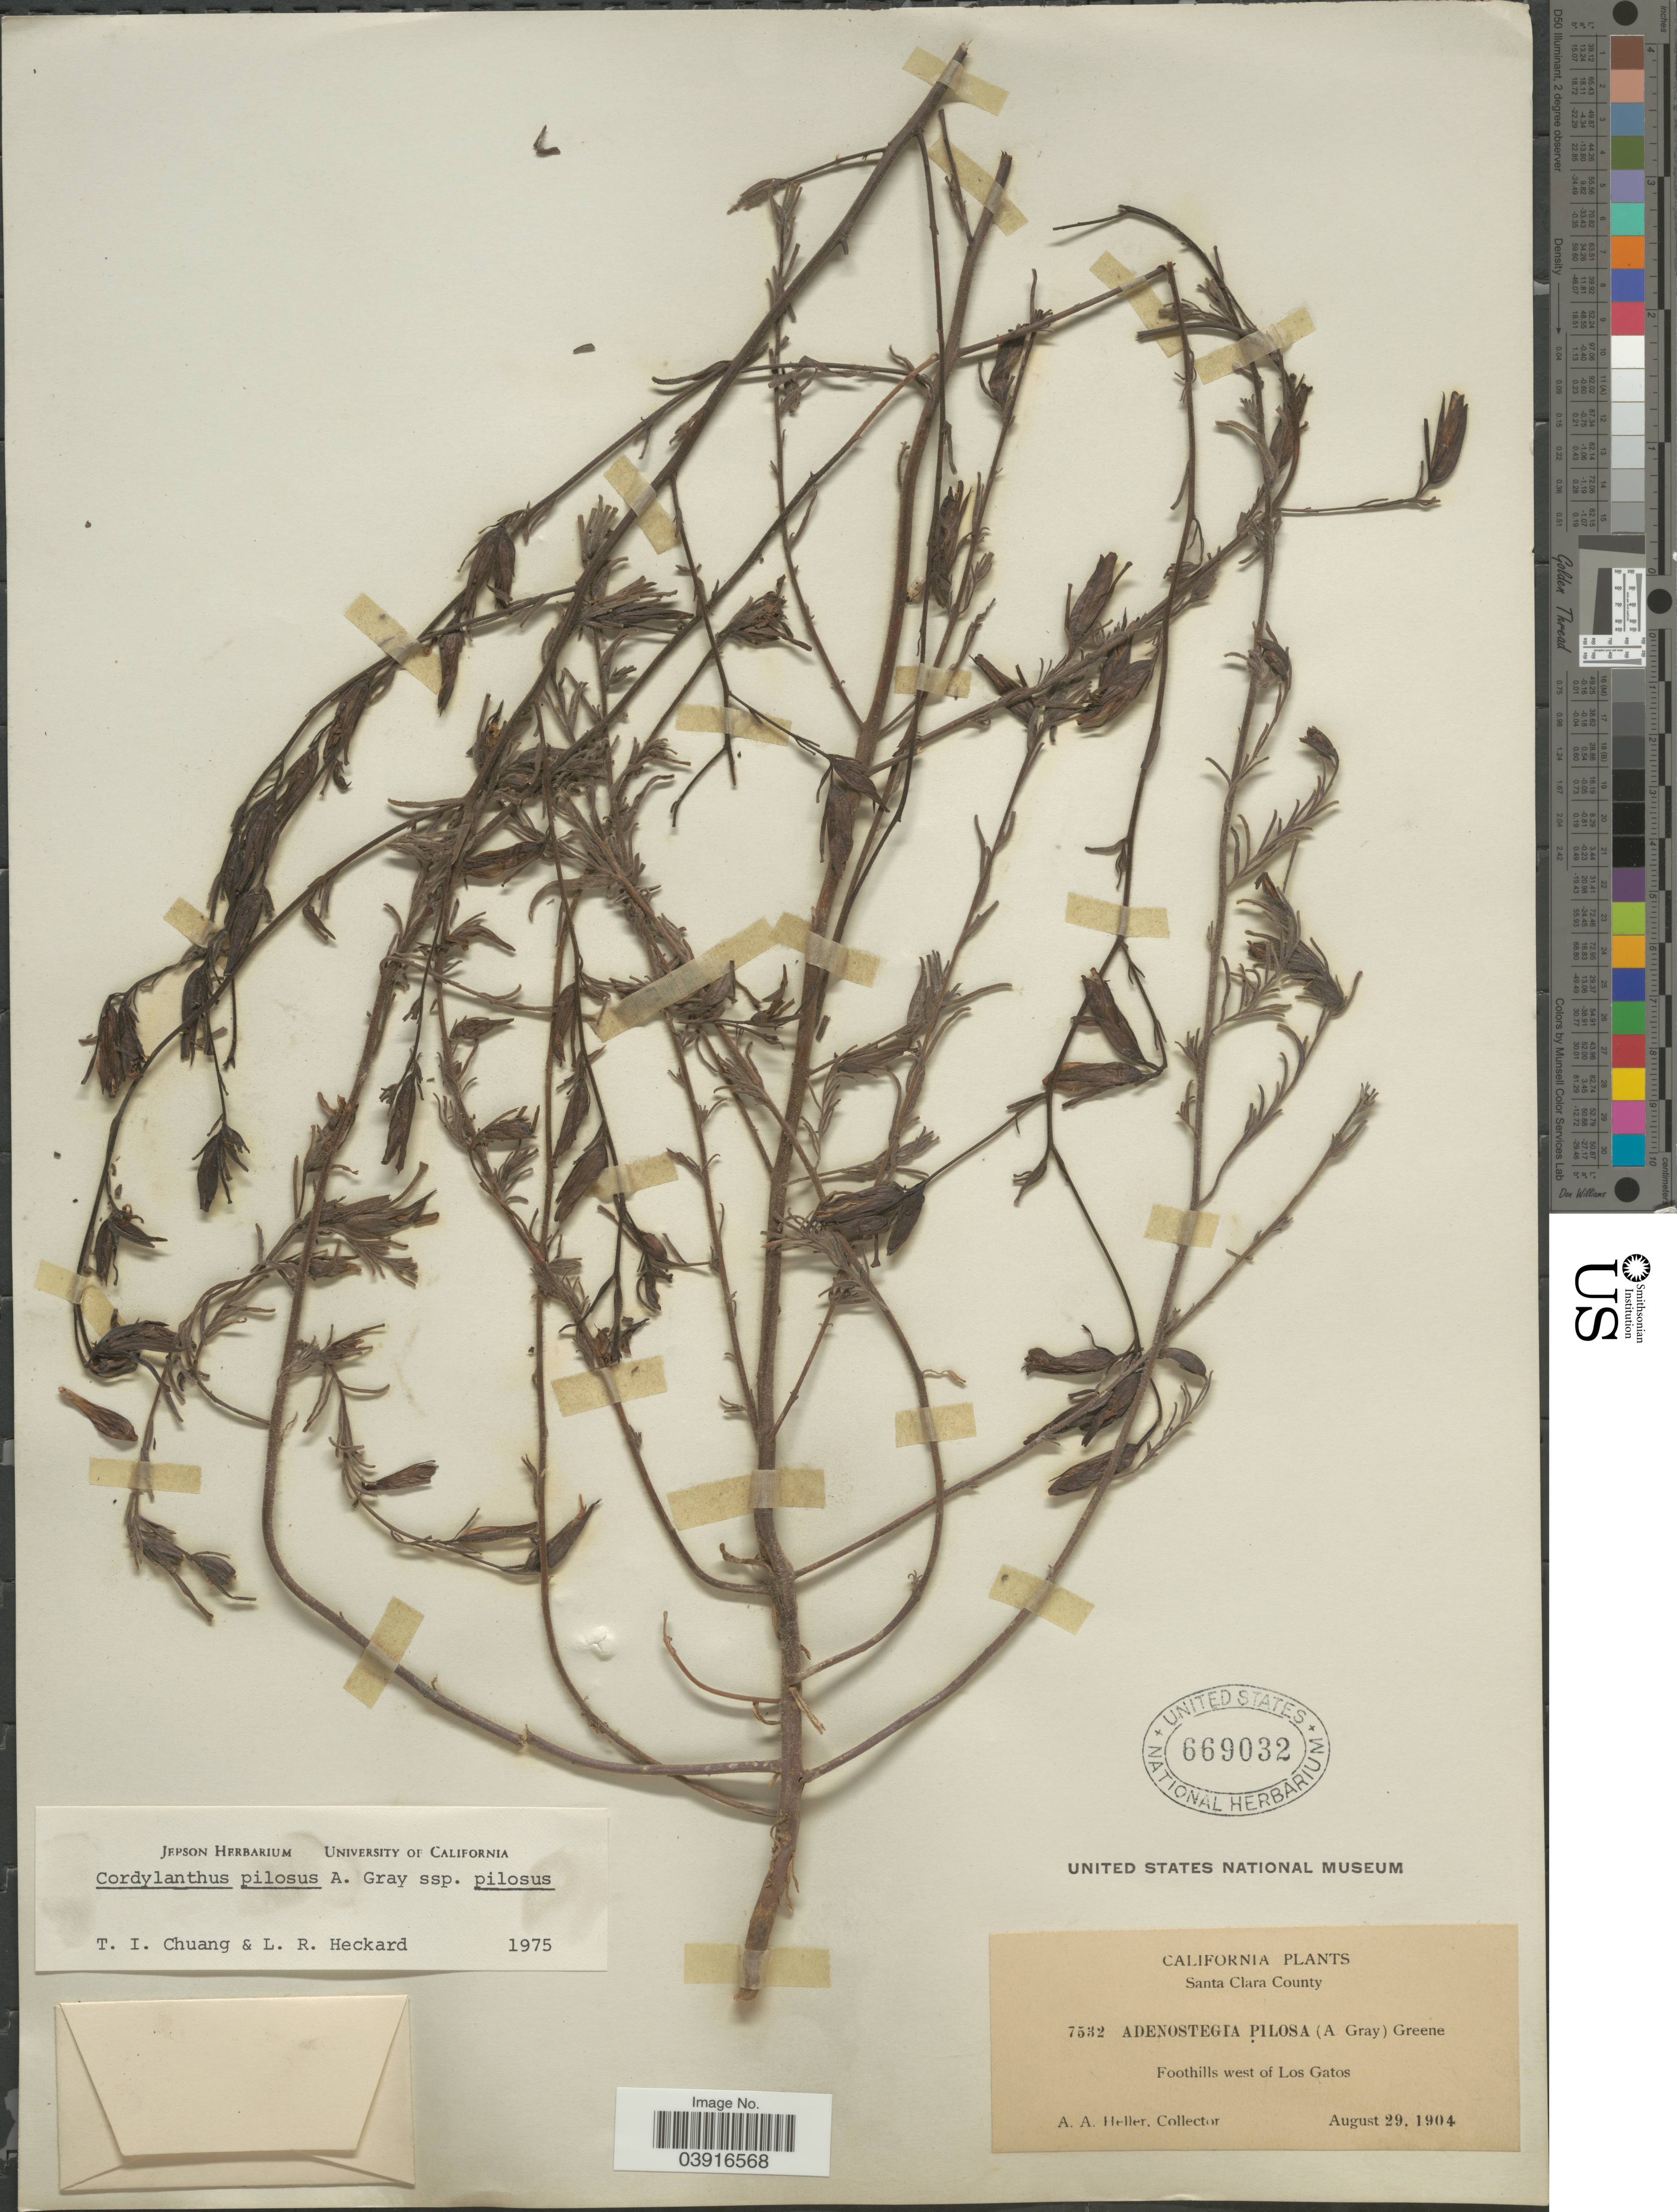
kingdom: Plantae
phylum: Tracheophyta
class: Magnoliopsida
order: Lamiales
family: Orobanchaceae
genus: Cordylanthus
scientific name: Cordylanthus pilosus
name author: A. Gray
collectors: A. A. Heller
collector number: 7532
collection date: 1904-08-29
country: United States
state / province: California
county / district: Santa Clara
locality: Santa Clara County. Foothills west of Los Gatos.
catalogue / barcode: US 669032